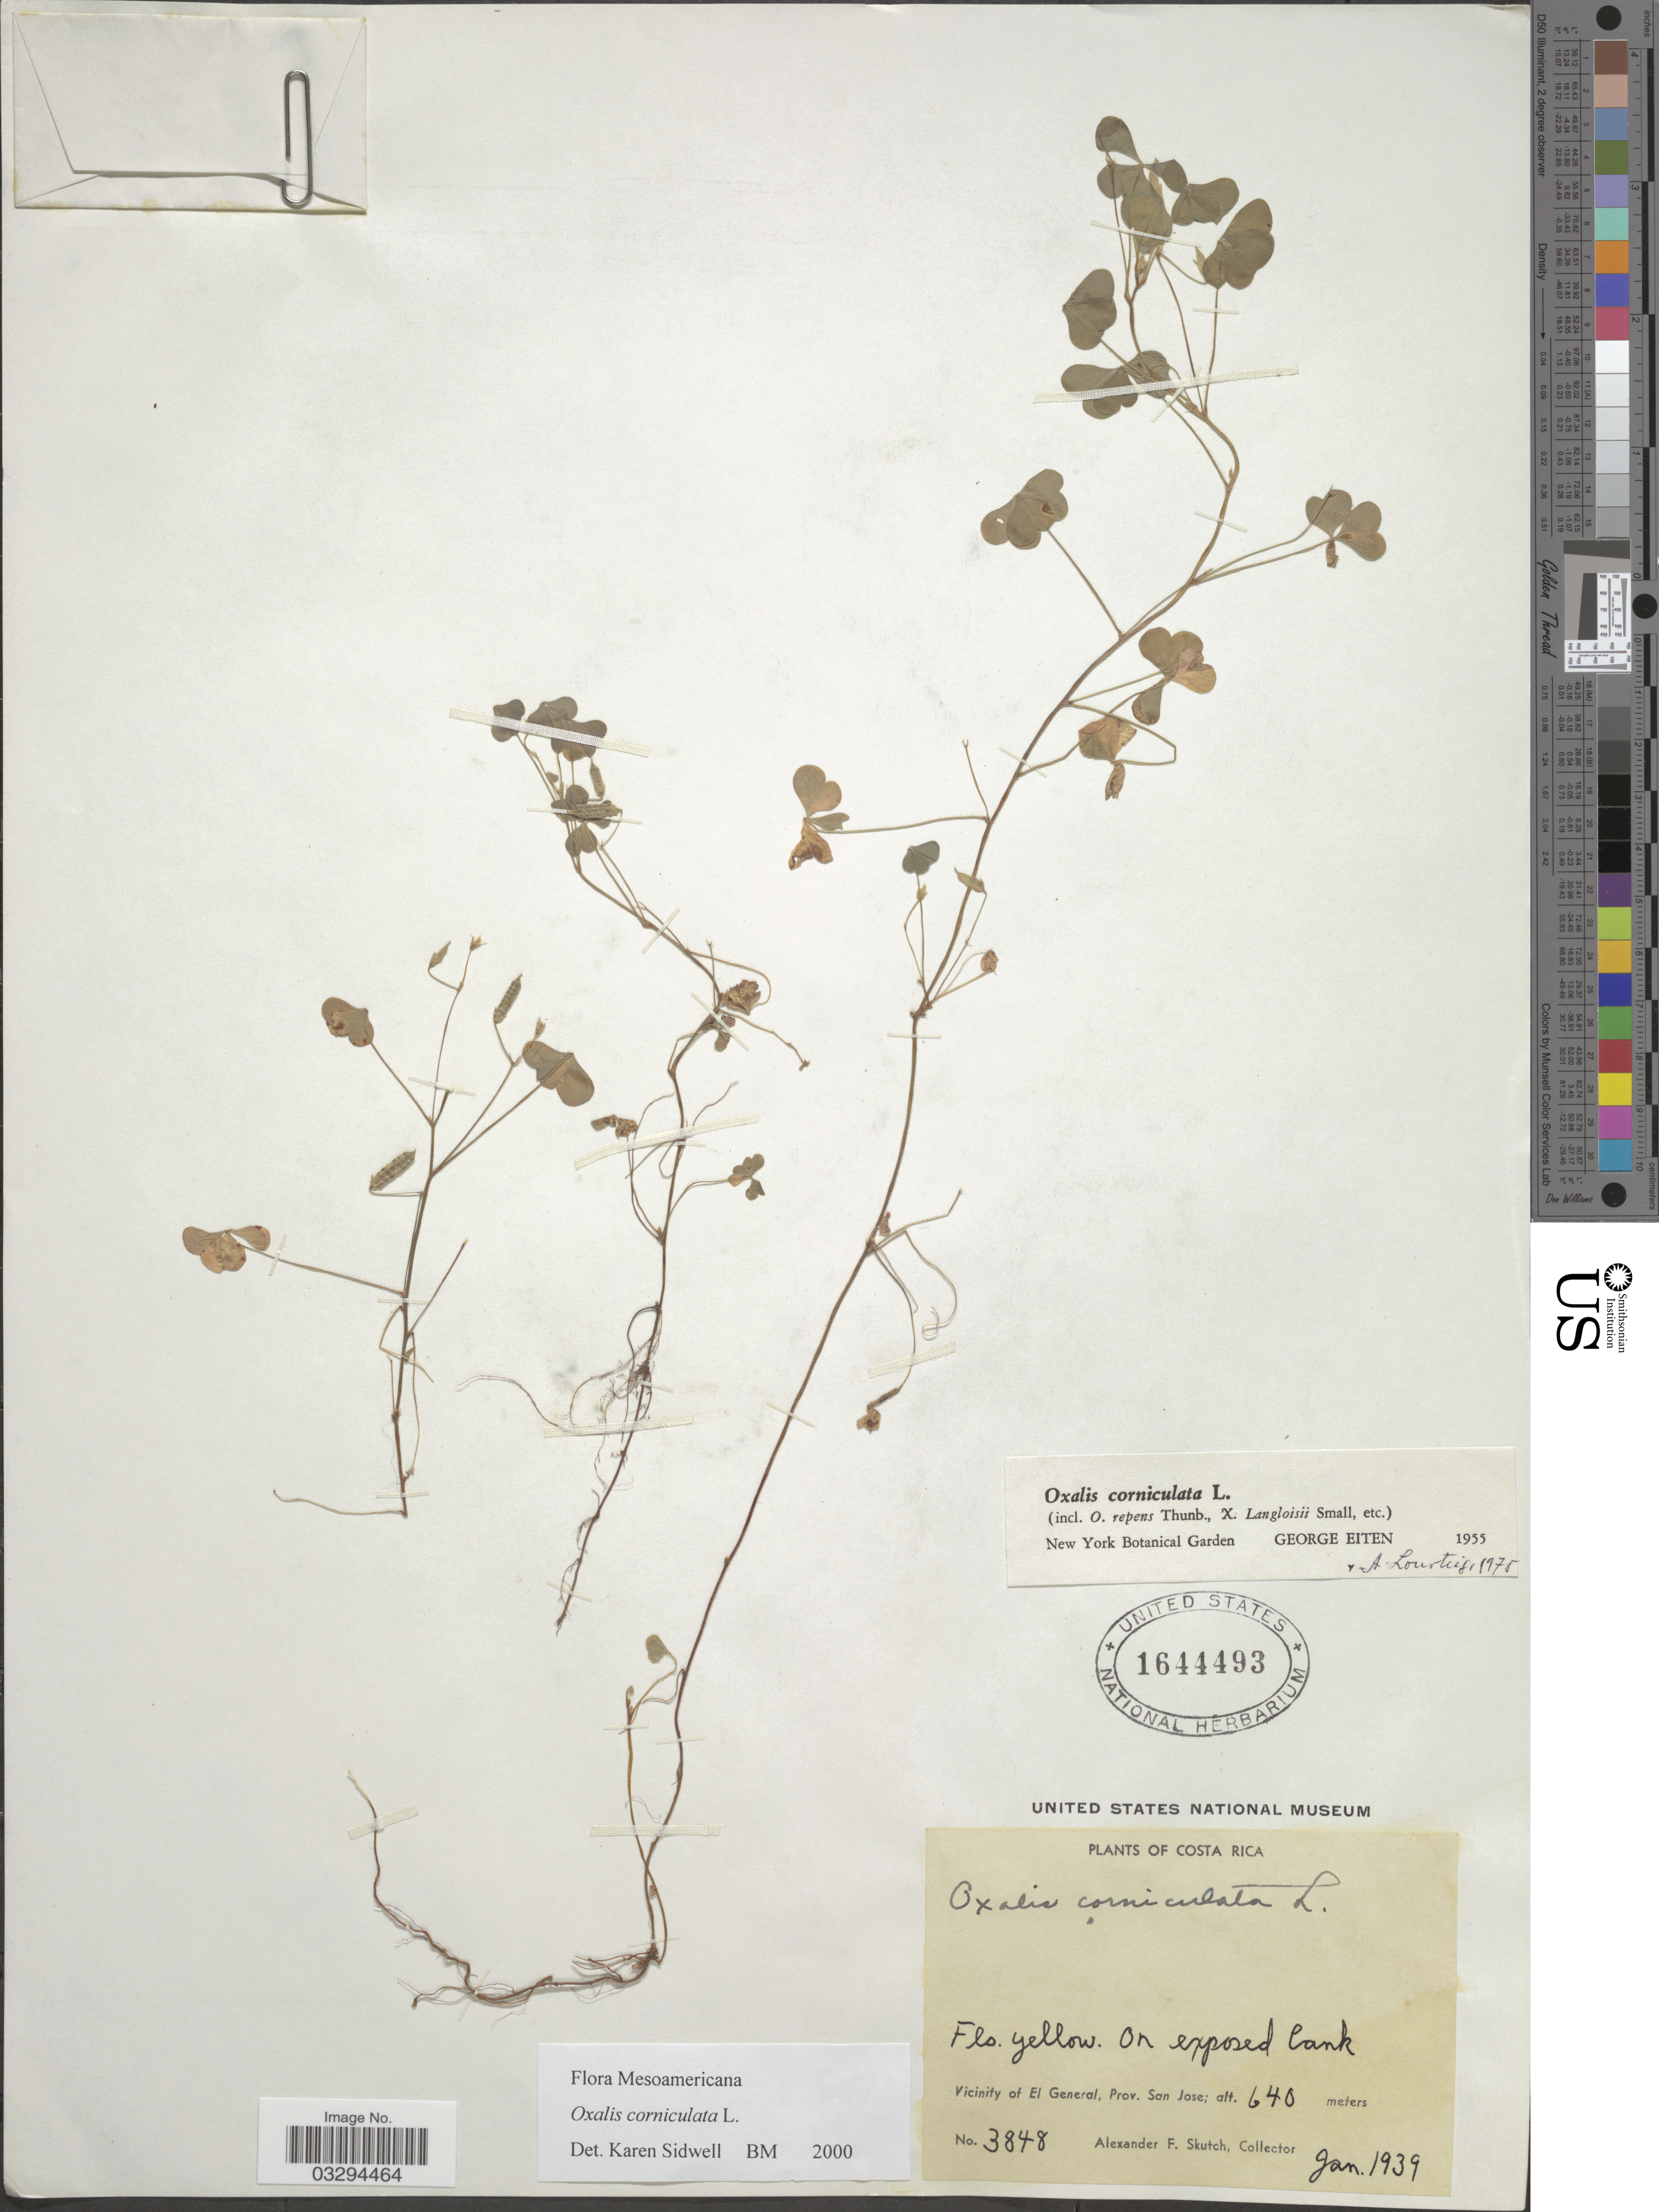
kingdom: Plantae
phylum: Tracheophyta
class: Magnoliopsida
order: Oxalidales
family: Oxalidaceae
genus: Oxalis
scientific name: Oxalis corniculata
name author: L.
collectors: A. F. Skutch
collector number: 3848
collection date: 1939-01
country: Costa Rica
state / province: San José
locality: Vicinity of El General.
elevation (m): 640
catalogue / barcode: US 1644493